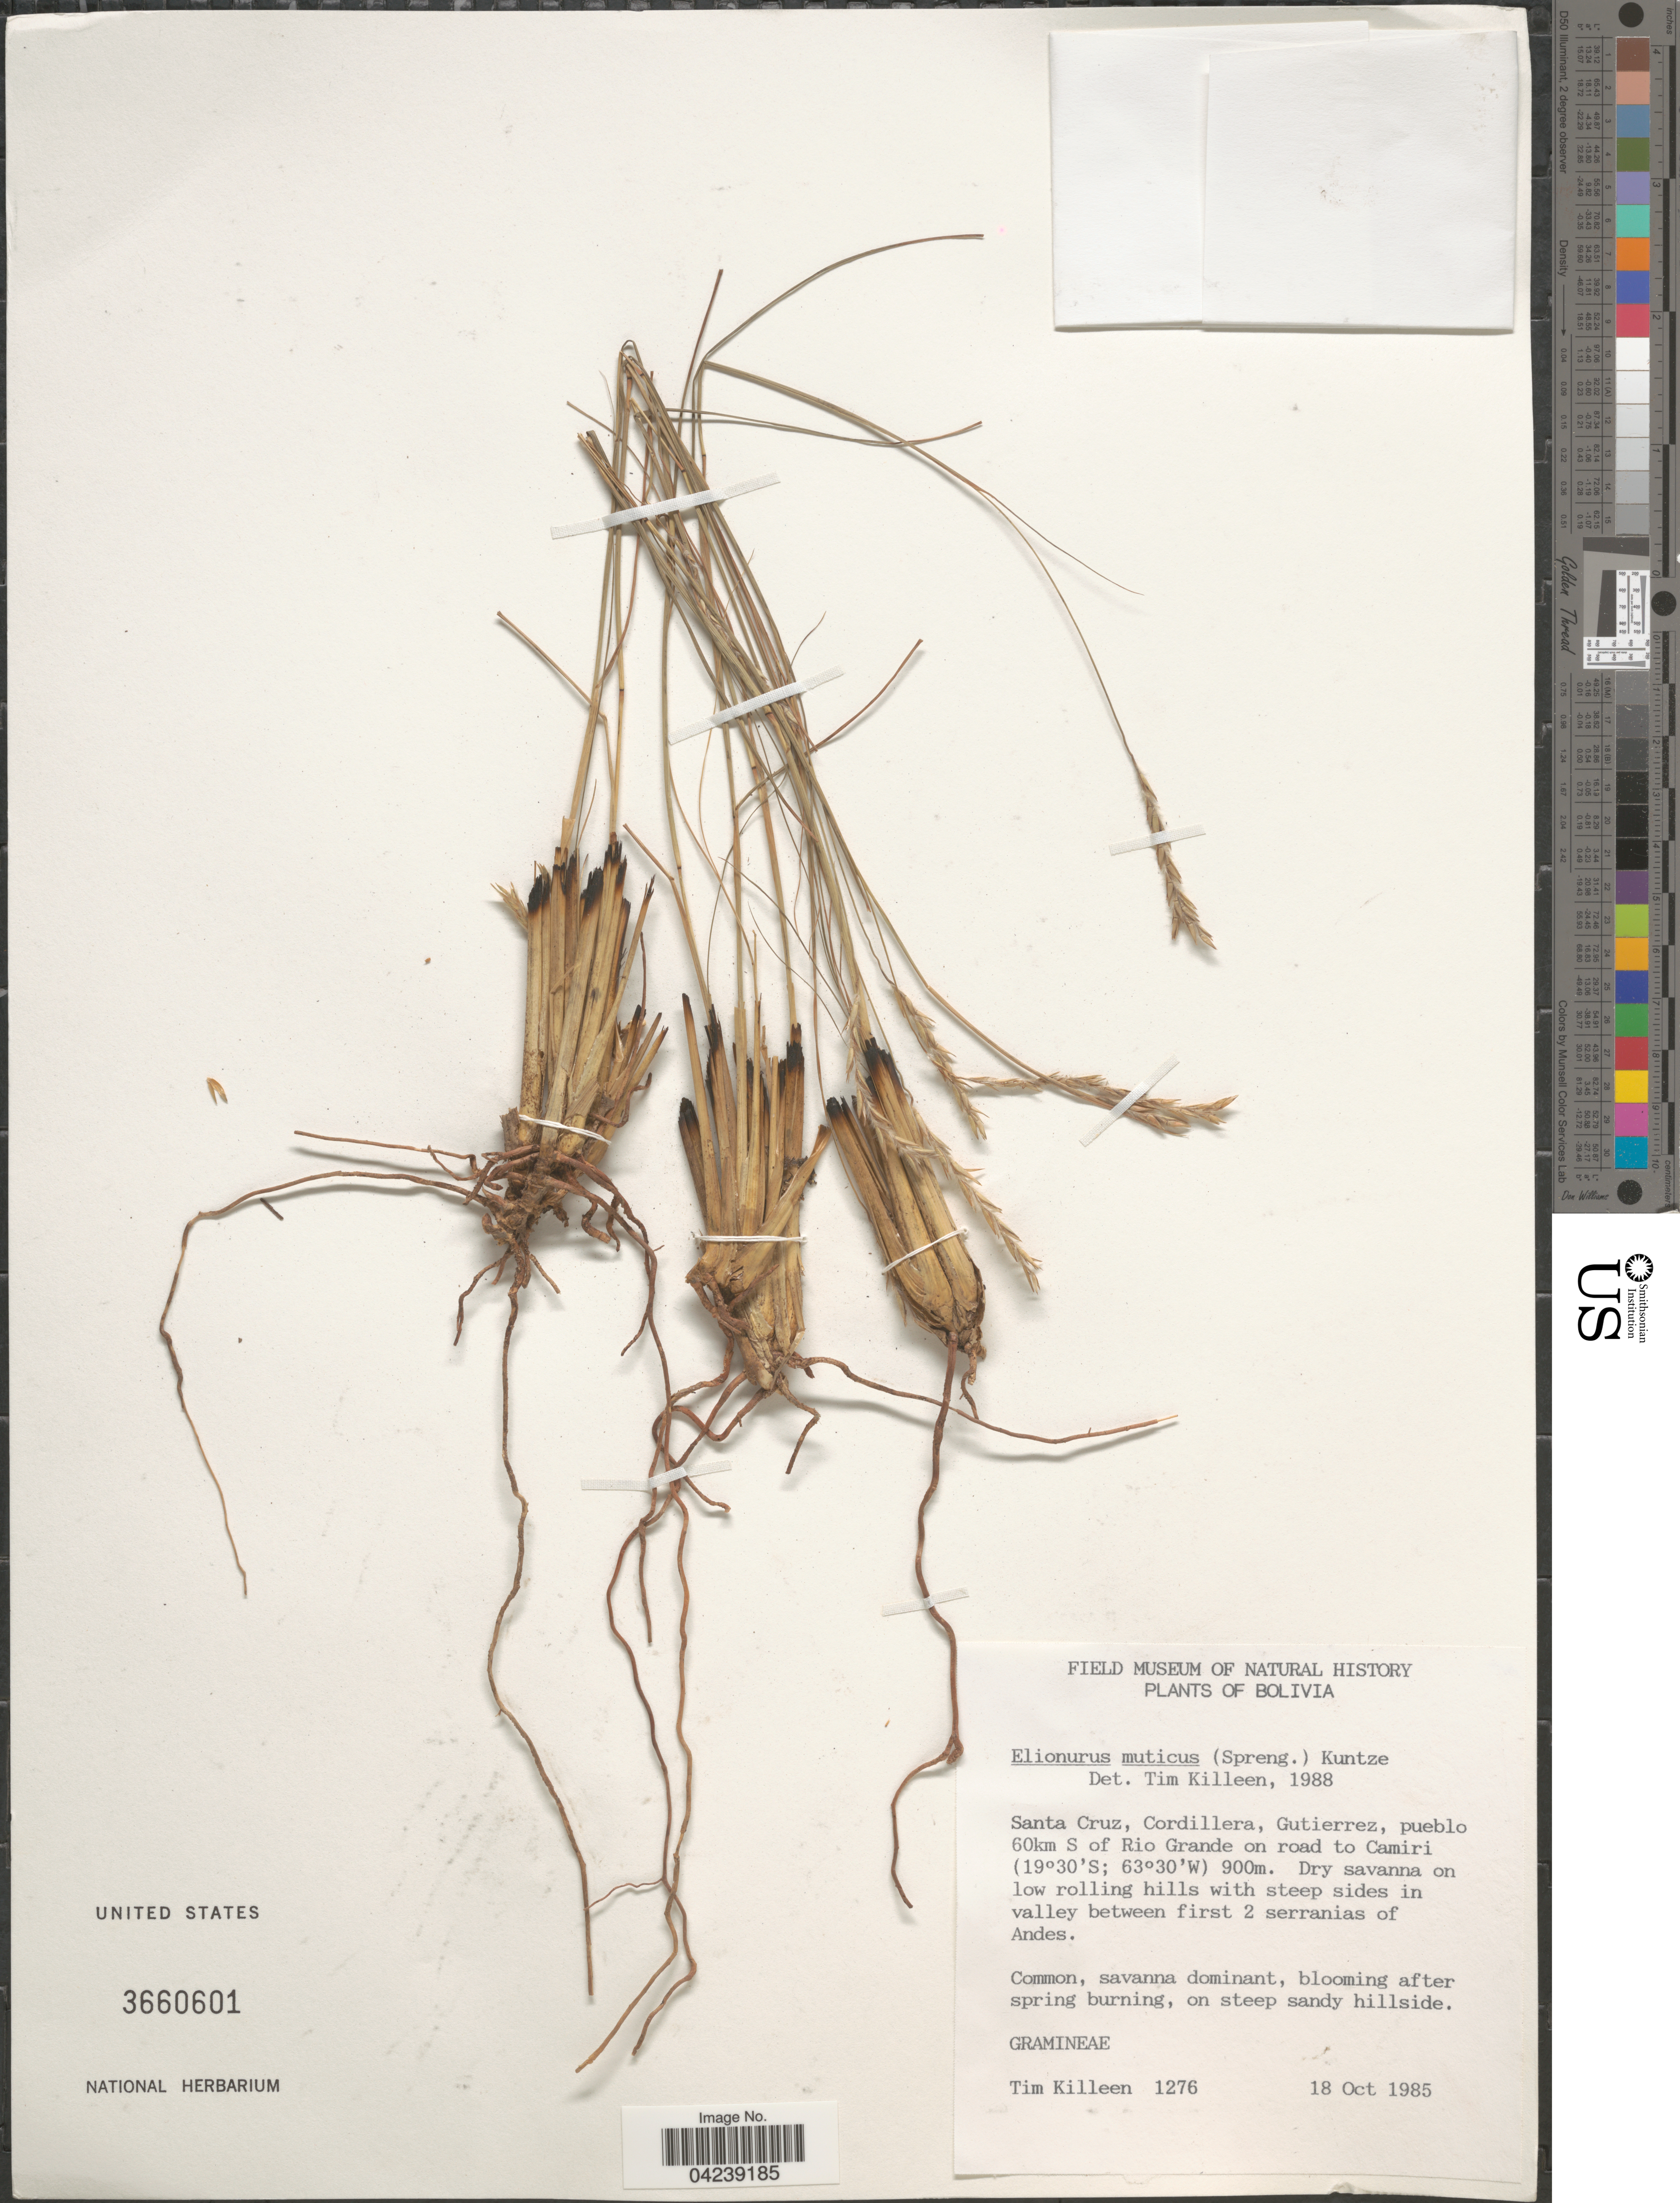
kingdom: Plantae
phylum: Tracheophyta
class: Liliopsida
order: Poales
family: Poaceae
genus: Elionurus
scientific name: Elionurus muticus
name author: (Spreng.) Kuntze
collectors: T. J. Killeen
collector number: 1276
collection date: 1985-10-18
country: Bolivia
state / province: Santa Cruz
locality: Cordillera, Gutierrez, pueblo 60km S of Rio Grande on road to Camiri. In valley between first 2 serranias of Andes.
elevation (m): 900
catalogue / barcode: US 3660601